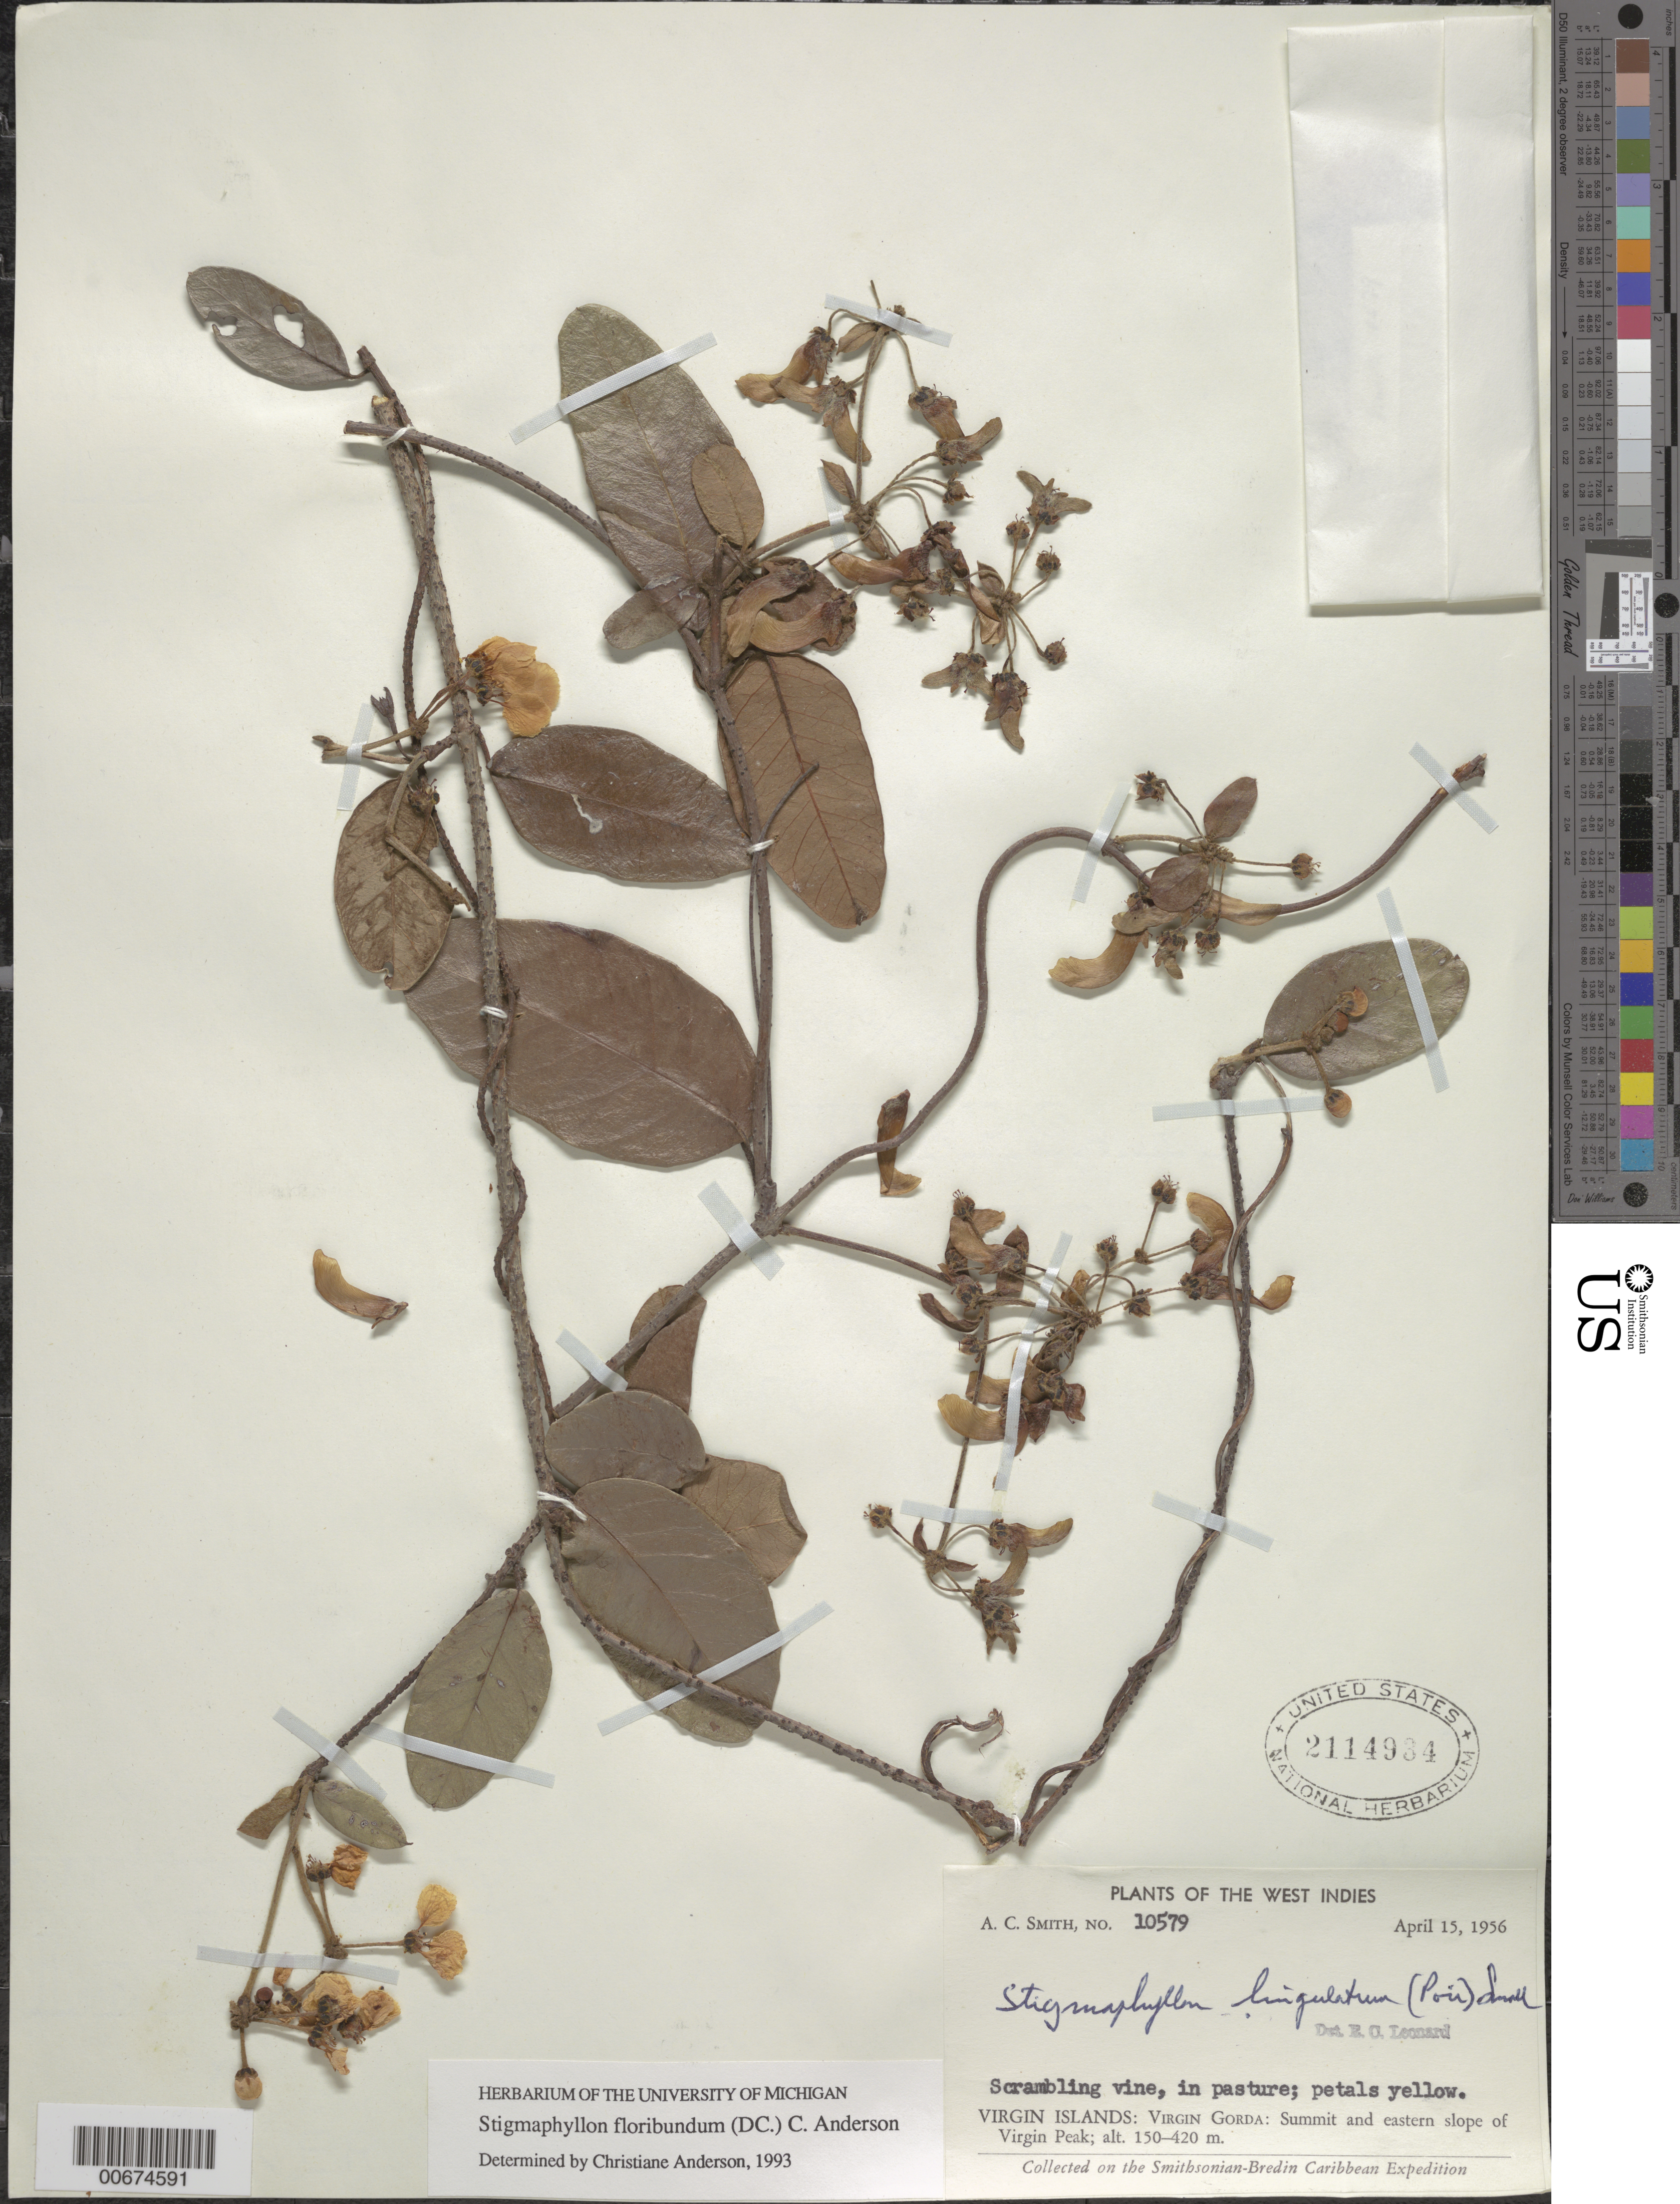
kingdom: Plantae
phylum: Tracheophyta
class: Magnoliopsida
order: Malpighiales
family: Malpighiaceae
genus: Stigmaphyllon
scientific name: Stigmaphyllon floribundum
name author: (DC.) C.E. Anderson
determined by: Anderson, C.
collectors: A. C. Smith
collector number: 10579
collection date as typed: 15 Apr 1956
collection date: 1956-04-15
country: British Virgin Islands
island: Virgin Gorda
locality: summit and eastern slope of Virgin Peak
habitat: in pastures on summit and slope of peak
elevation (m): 150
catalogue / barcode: US 2114934